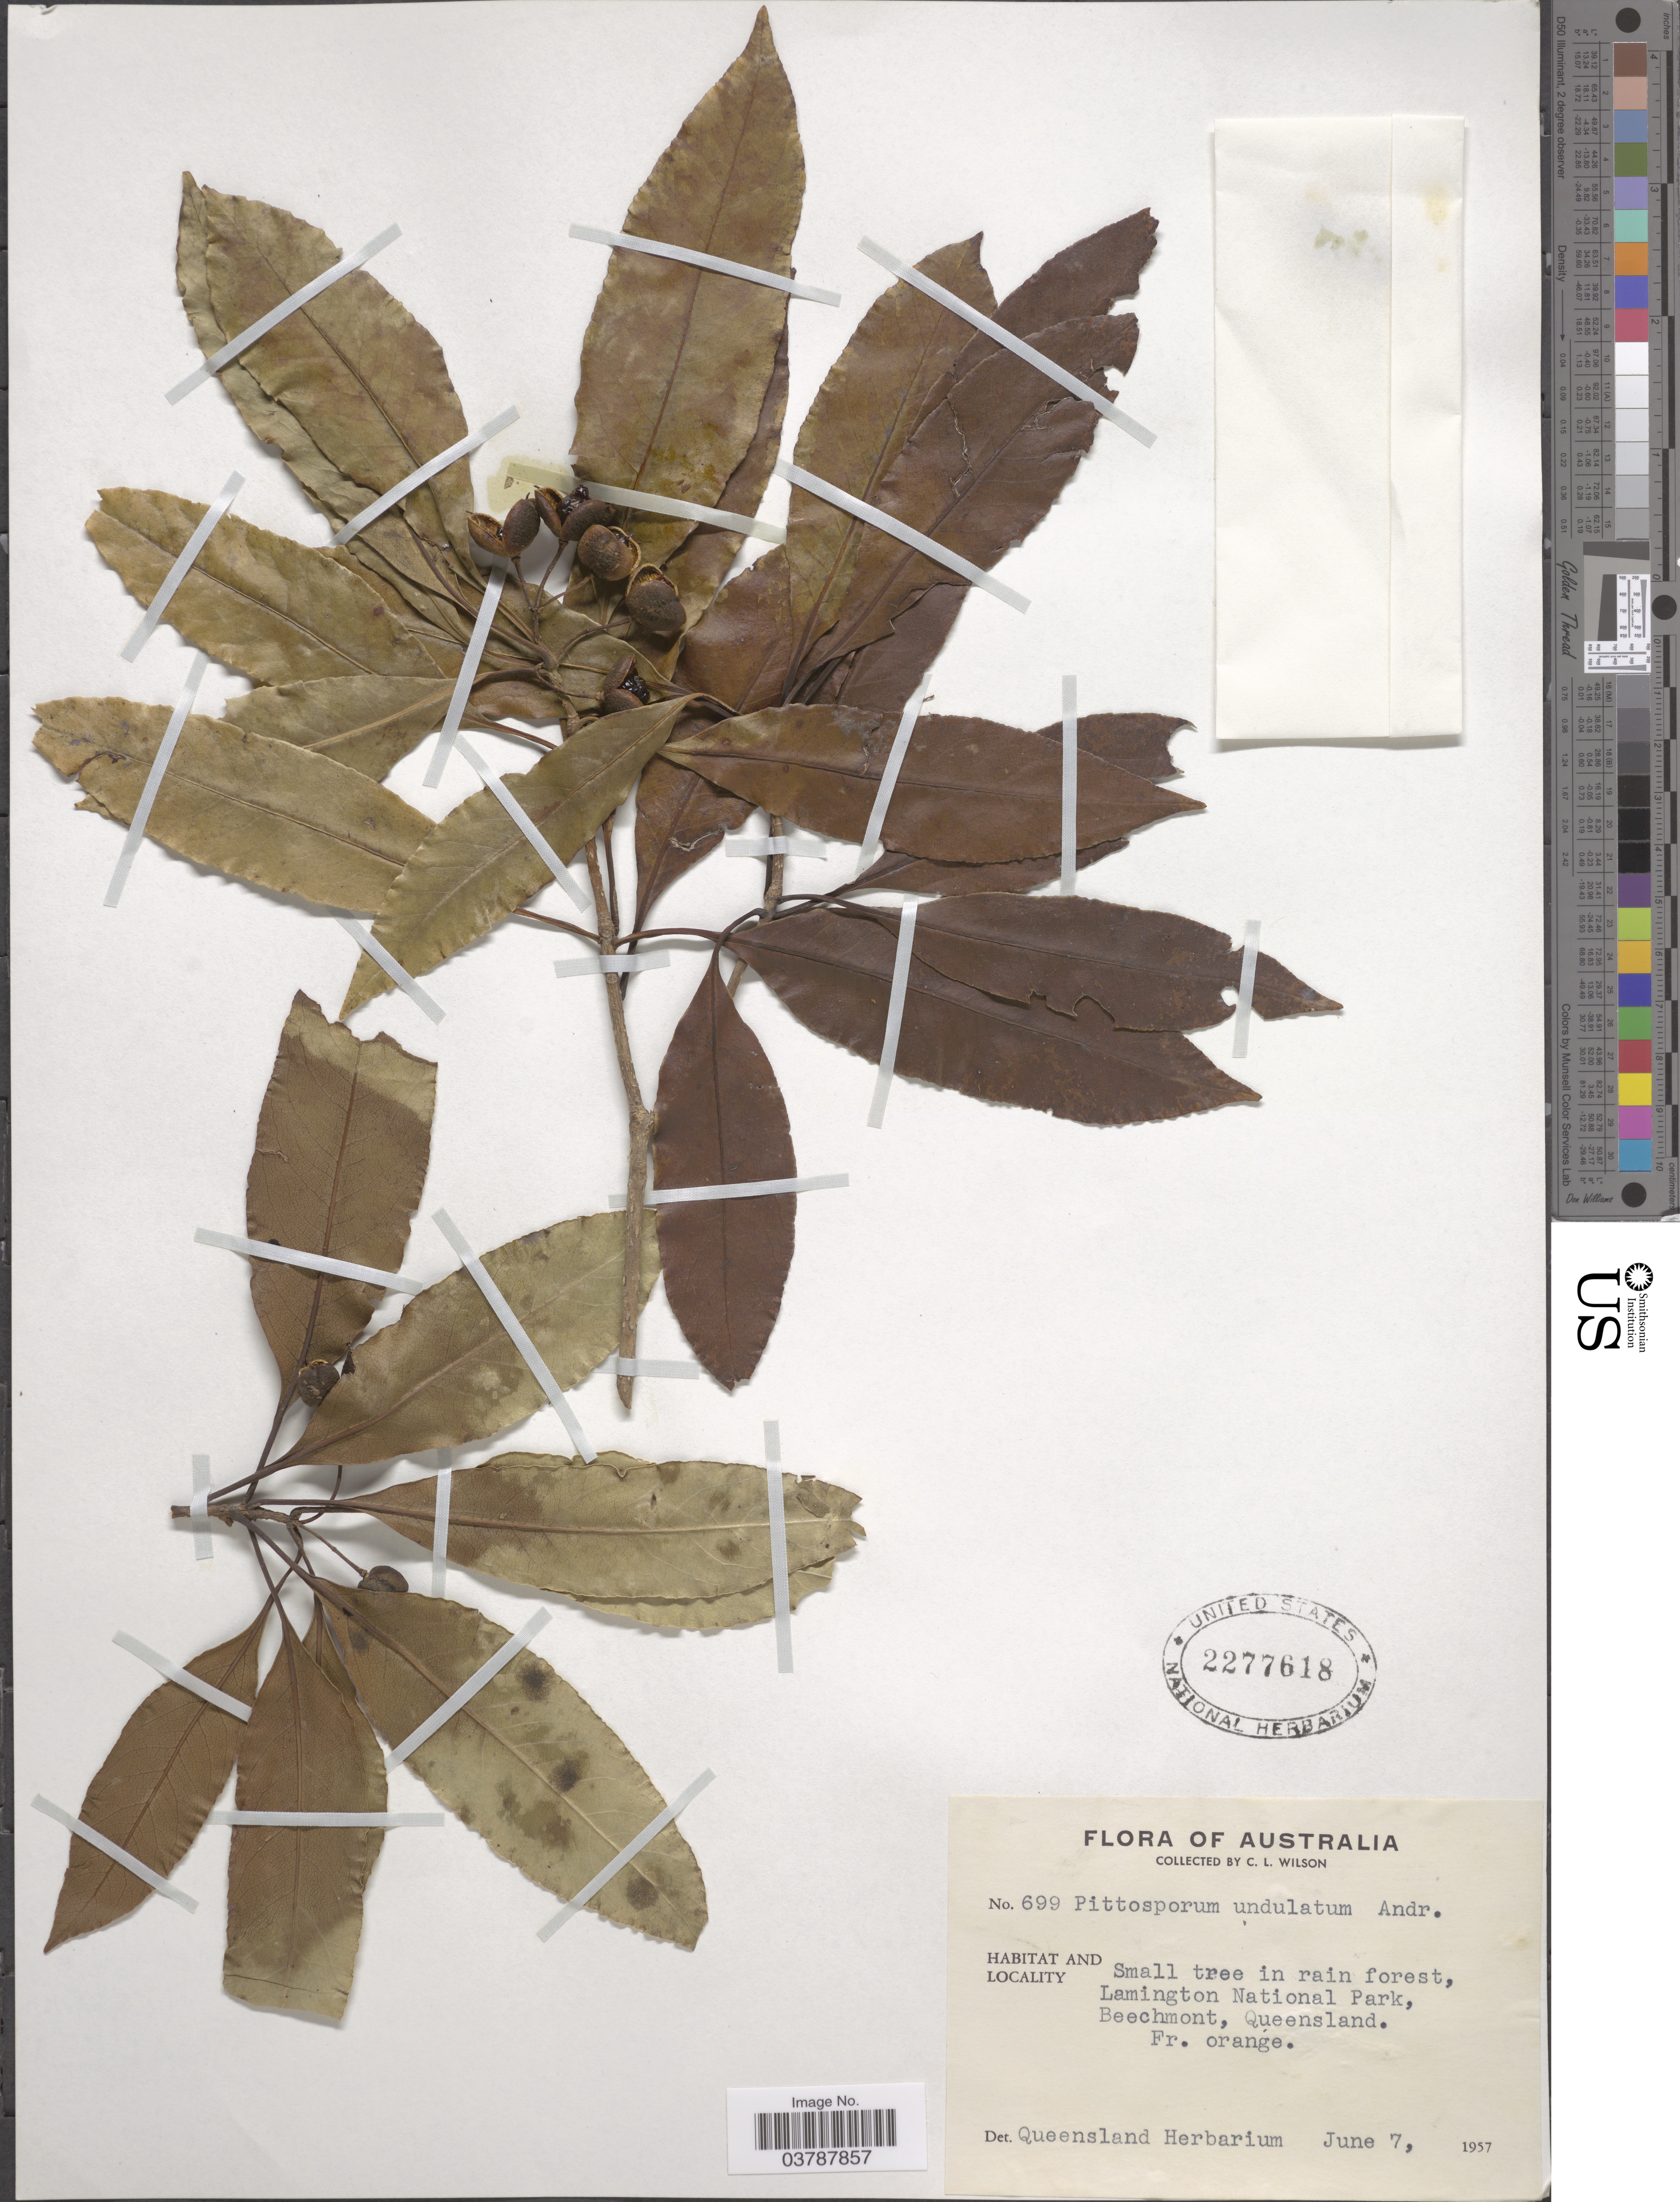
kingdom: Plantae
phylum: Tracheophyta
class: Magnoliopsida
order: Apiales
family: Pittosporaceae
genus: Pittosporum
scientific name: Pittosporum undulatum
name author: Vent.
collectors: C. L. Wilson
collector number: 699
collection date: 1957-06-07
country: Australia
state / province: Queensland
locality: Lamington National Park, Beechmont.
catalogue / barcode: US 2277618